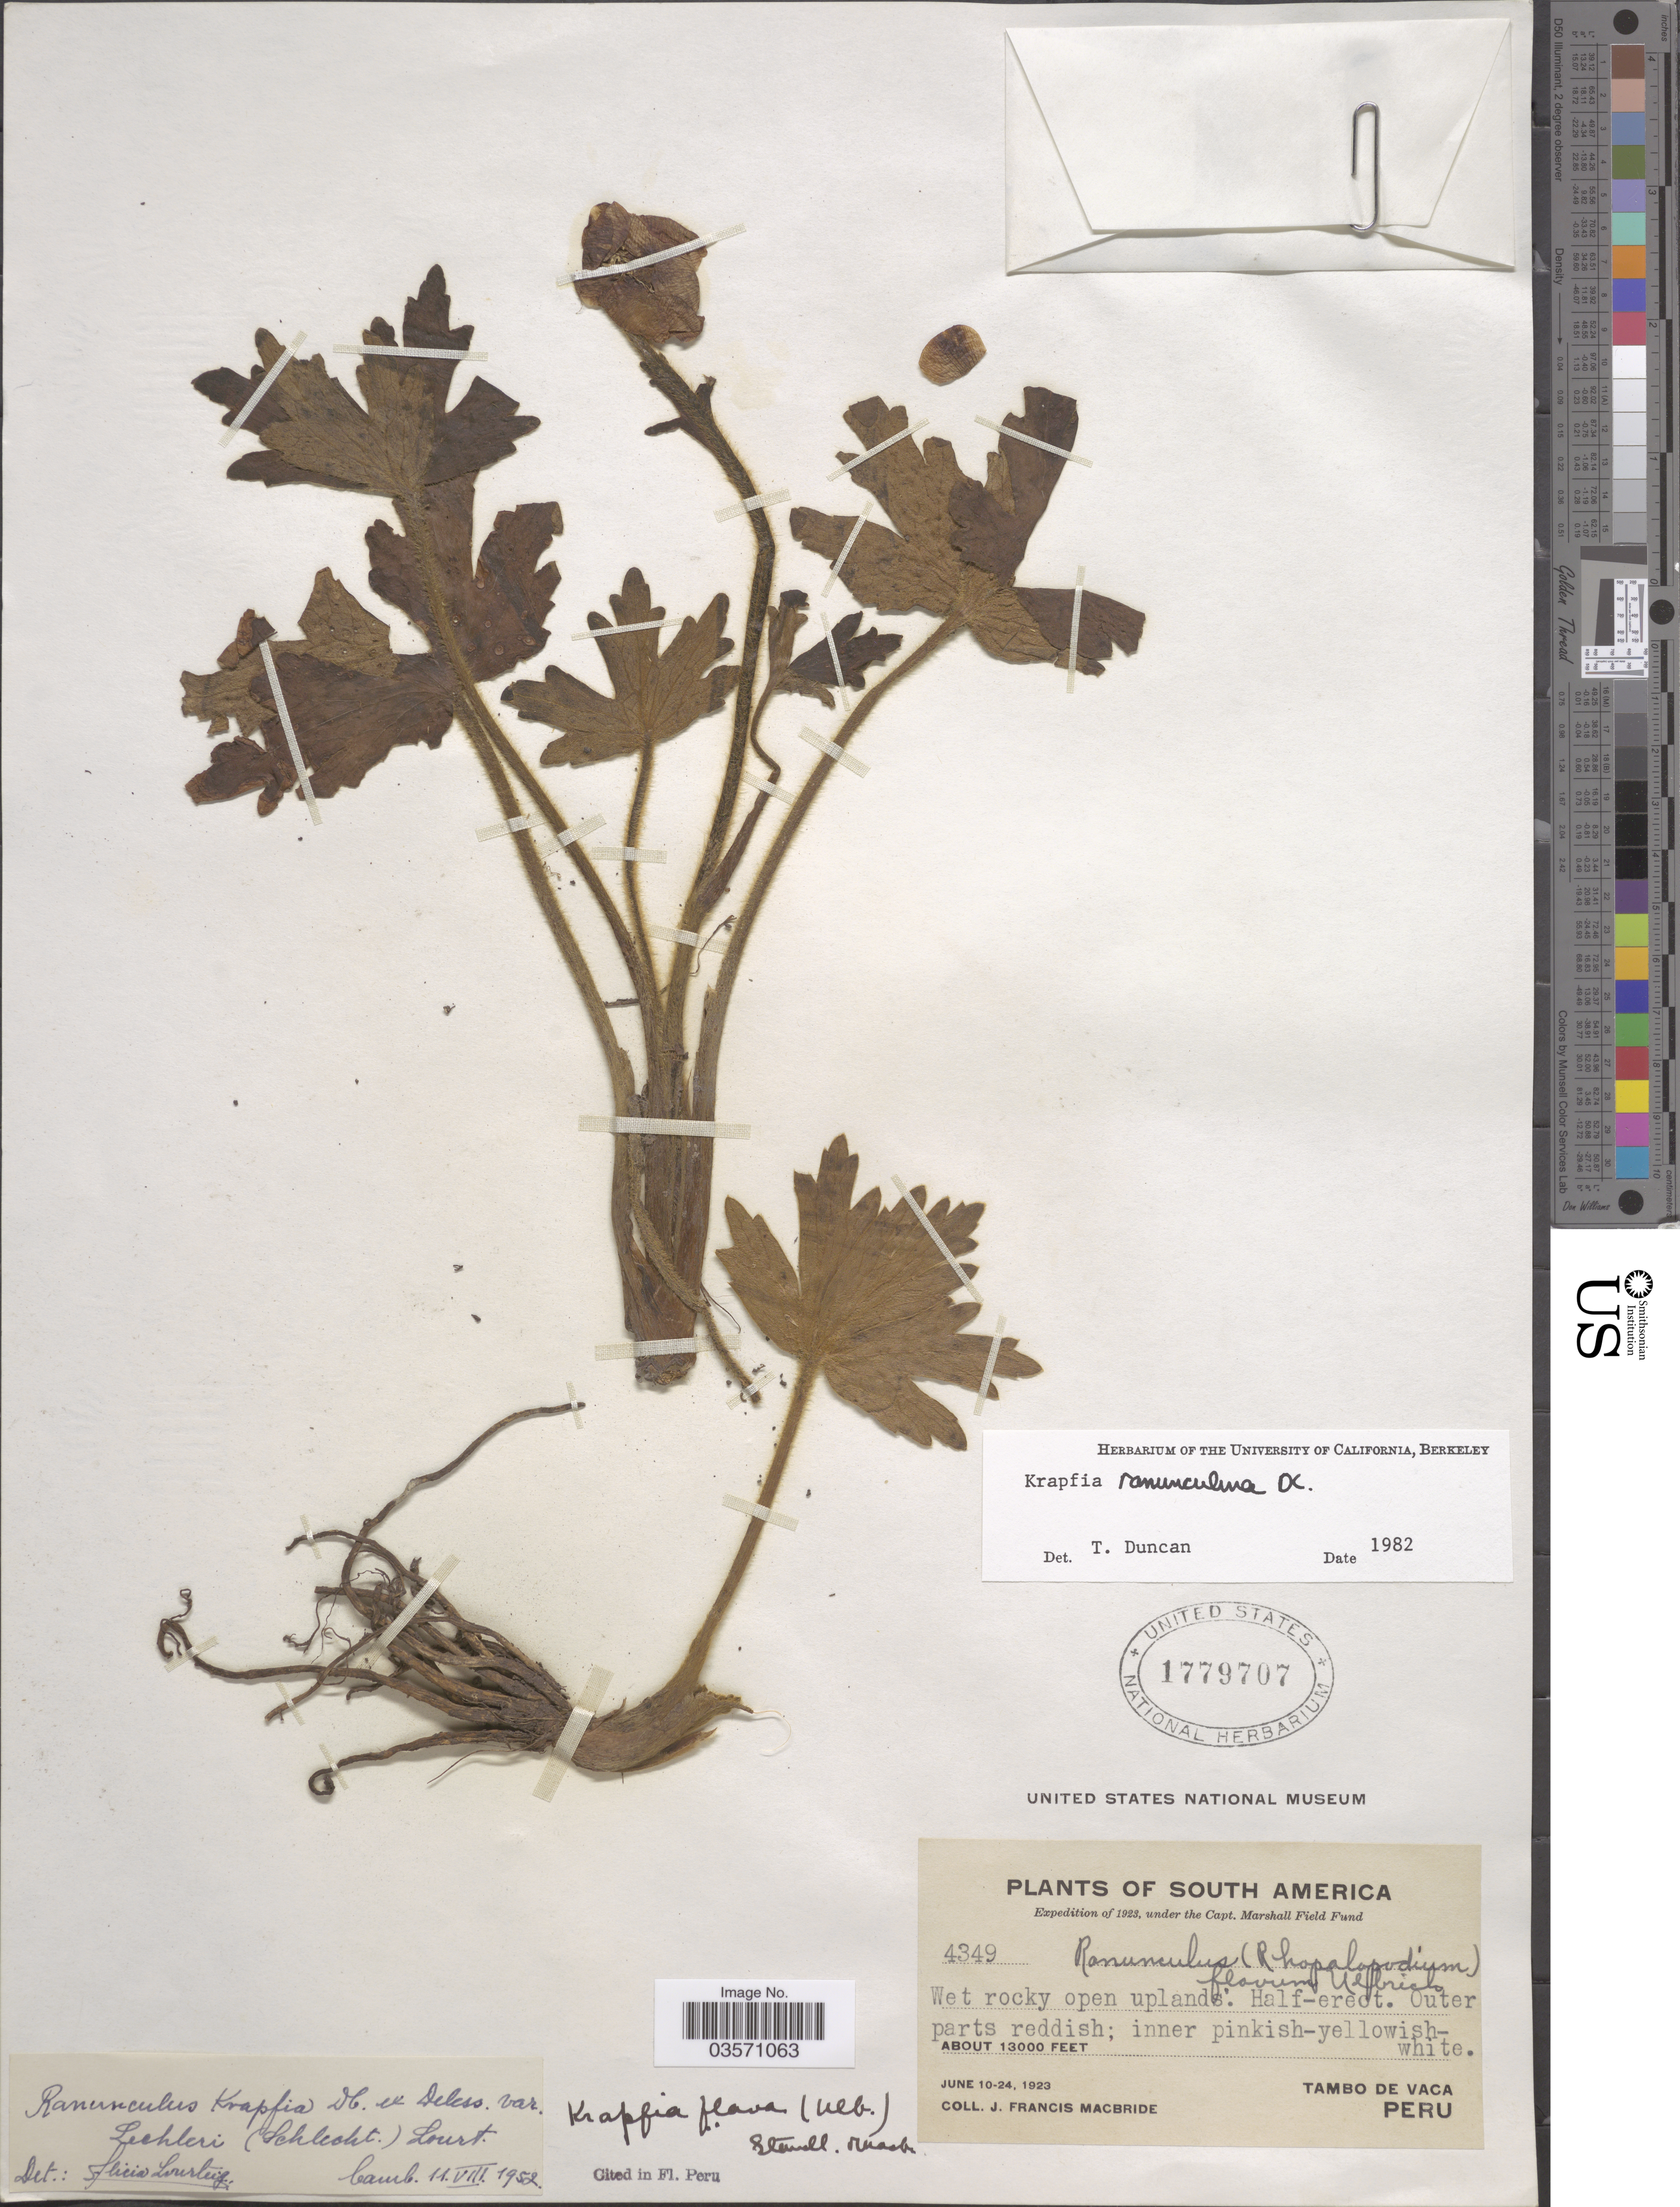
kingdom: Plantae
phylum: Tracheophyta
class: Magnoliopsida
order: Ranunculales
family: Ranunculaceae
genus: Ranunculus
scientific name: Ranunculus ranunculinus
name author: (Nutt.) Rydb.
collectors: J. F. Macbride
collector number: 4349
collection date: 1923-06-10/1923-06-24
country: Peru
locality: Tambo de Vaca.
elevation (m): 3962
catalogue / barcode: US 1779707